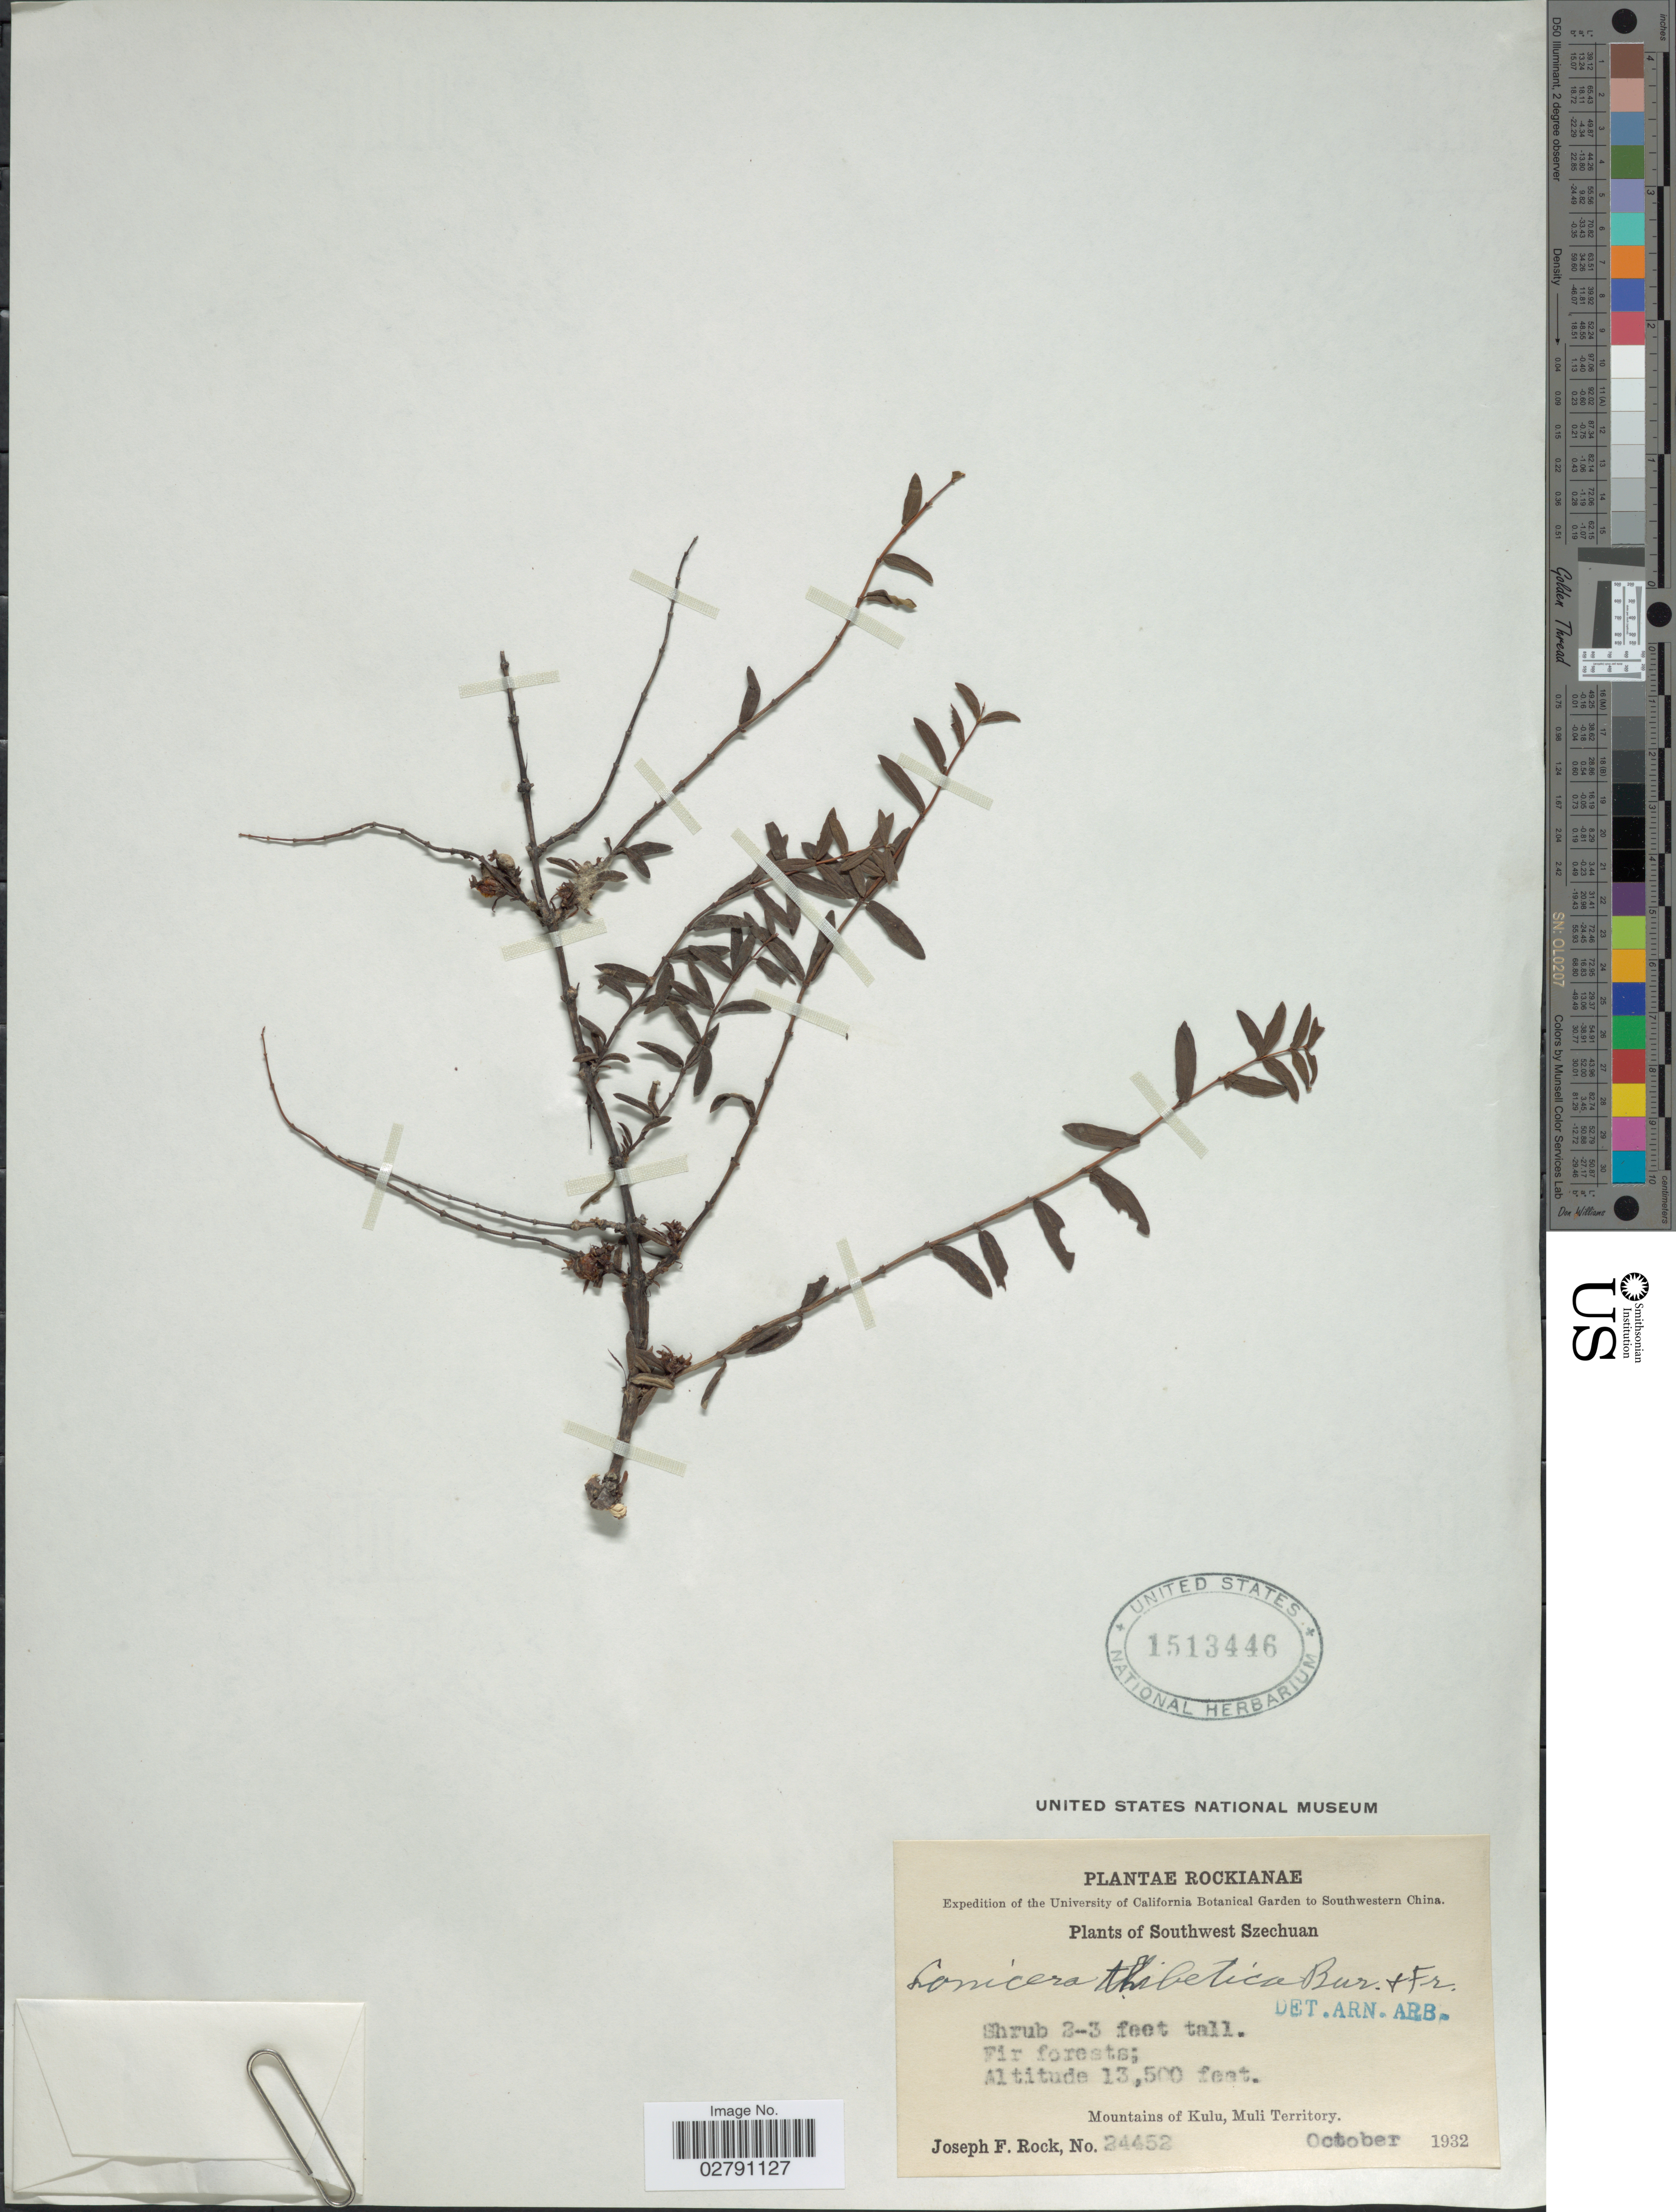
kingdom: Plantae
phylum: Tracheophyta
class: Magnoliopsida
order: Dipsacales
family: Caprifoliaceae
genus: Lonicera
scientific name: Lonicera thibetica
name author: Bureau & Franch.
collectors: J. F. Rock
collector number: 24452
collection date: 1932-10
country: China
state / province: Sichuan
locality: Southwestern China. Southwest Szechuan. Mountains of Kulu, Muli Territory.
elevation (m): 4115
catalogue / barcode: US 1513446